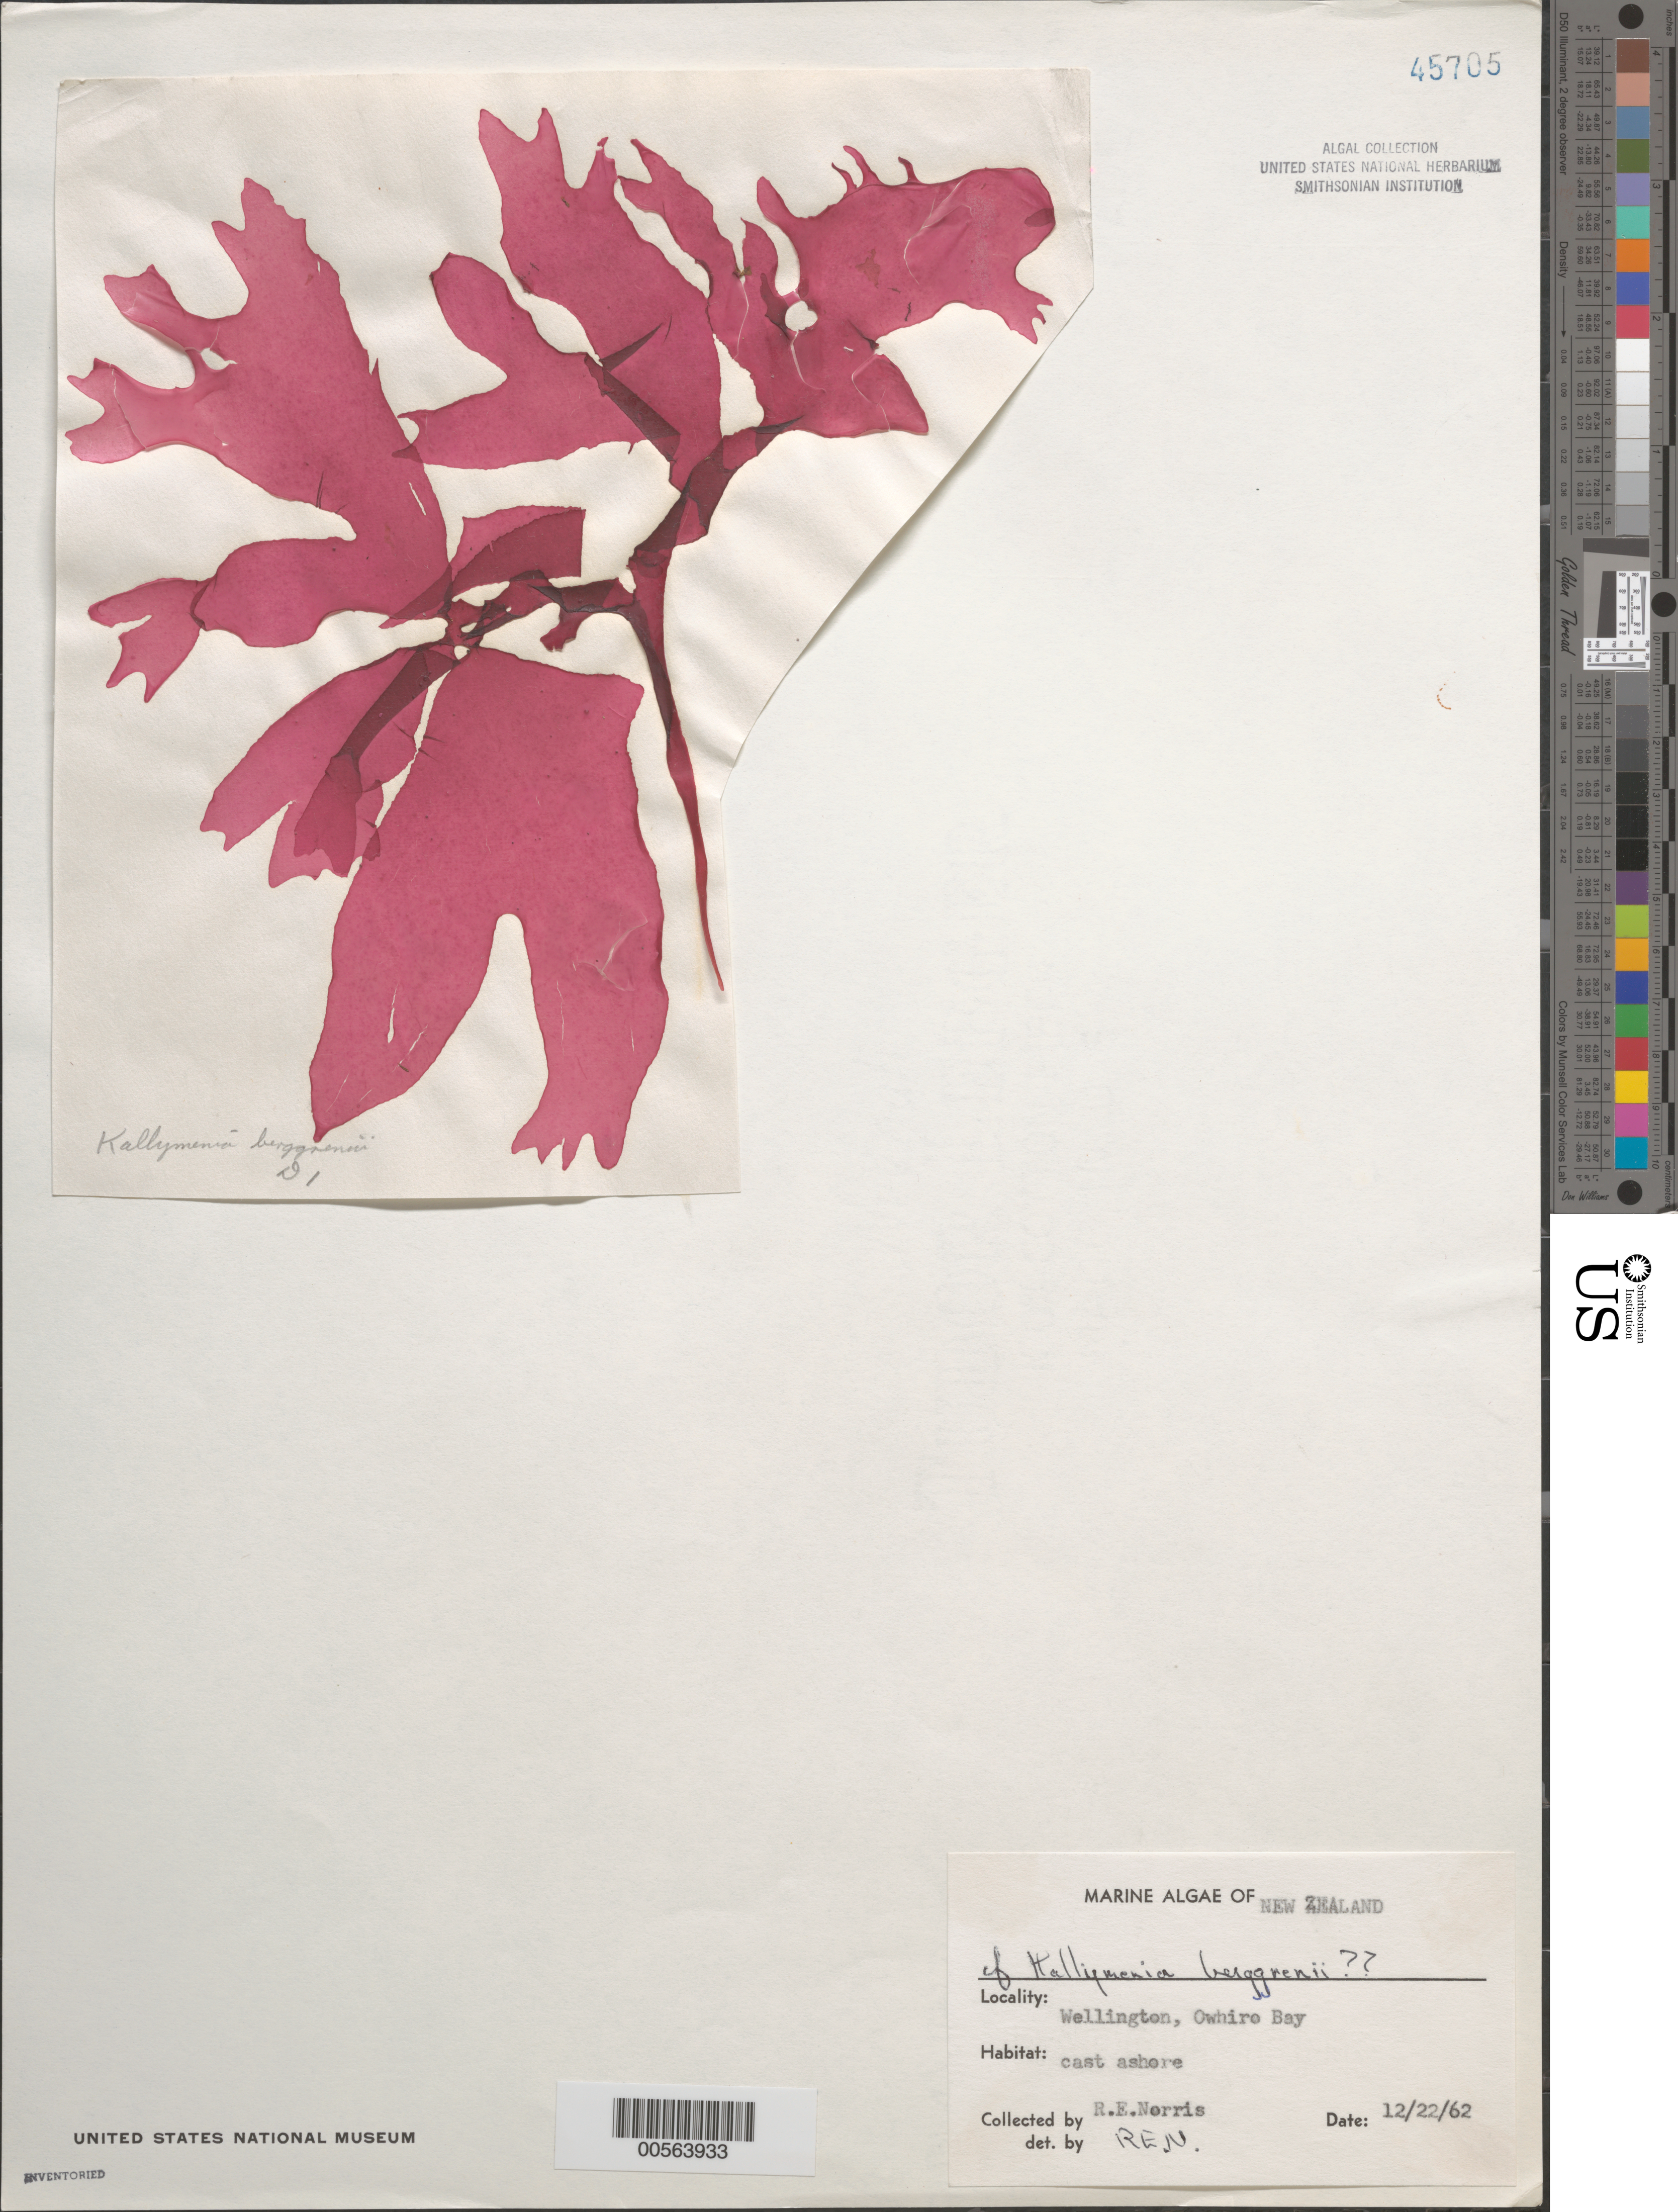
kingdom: Plantae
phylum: Rhodophyta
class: Florideophyceae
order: Gigartinales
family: Kallymeniaceae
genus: Psaromenia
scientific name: Psaromenia berggrenii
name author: (J. Agardh) D'Archino et al.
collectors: R. E. Norris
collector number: D1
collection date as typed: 22 Dec 1962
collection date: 1962-12-22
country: New Zealand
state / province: Wellington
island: North Island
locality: Owhiro Bay, Wellington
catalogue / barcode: US 45705